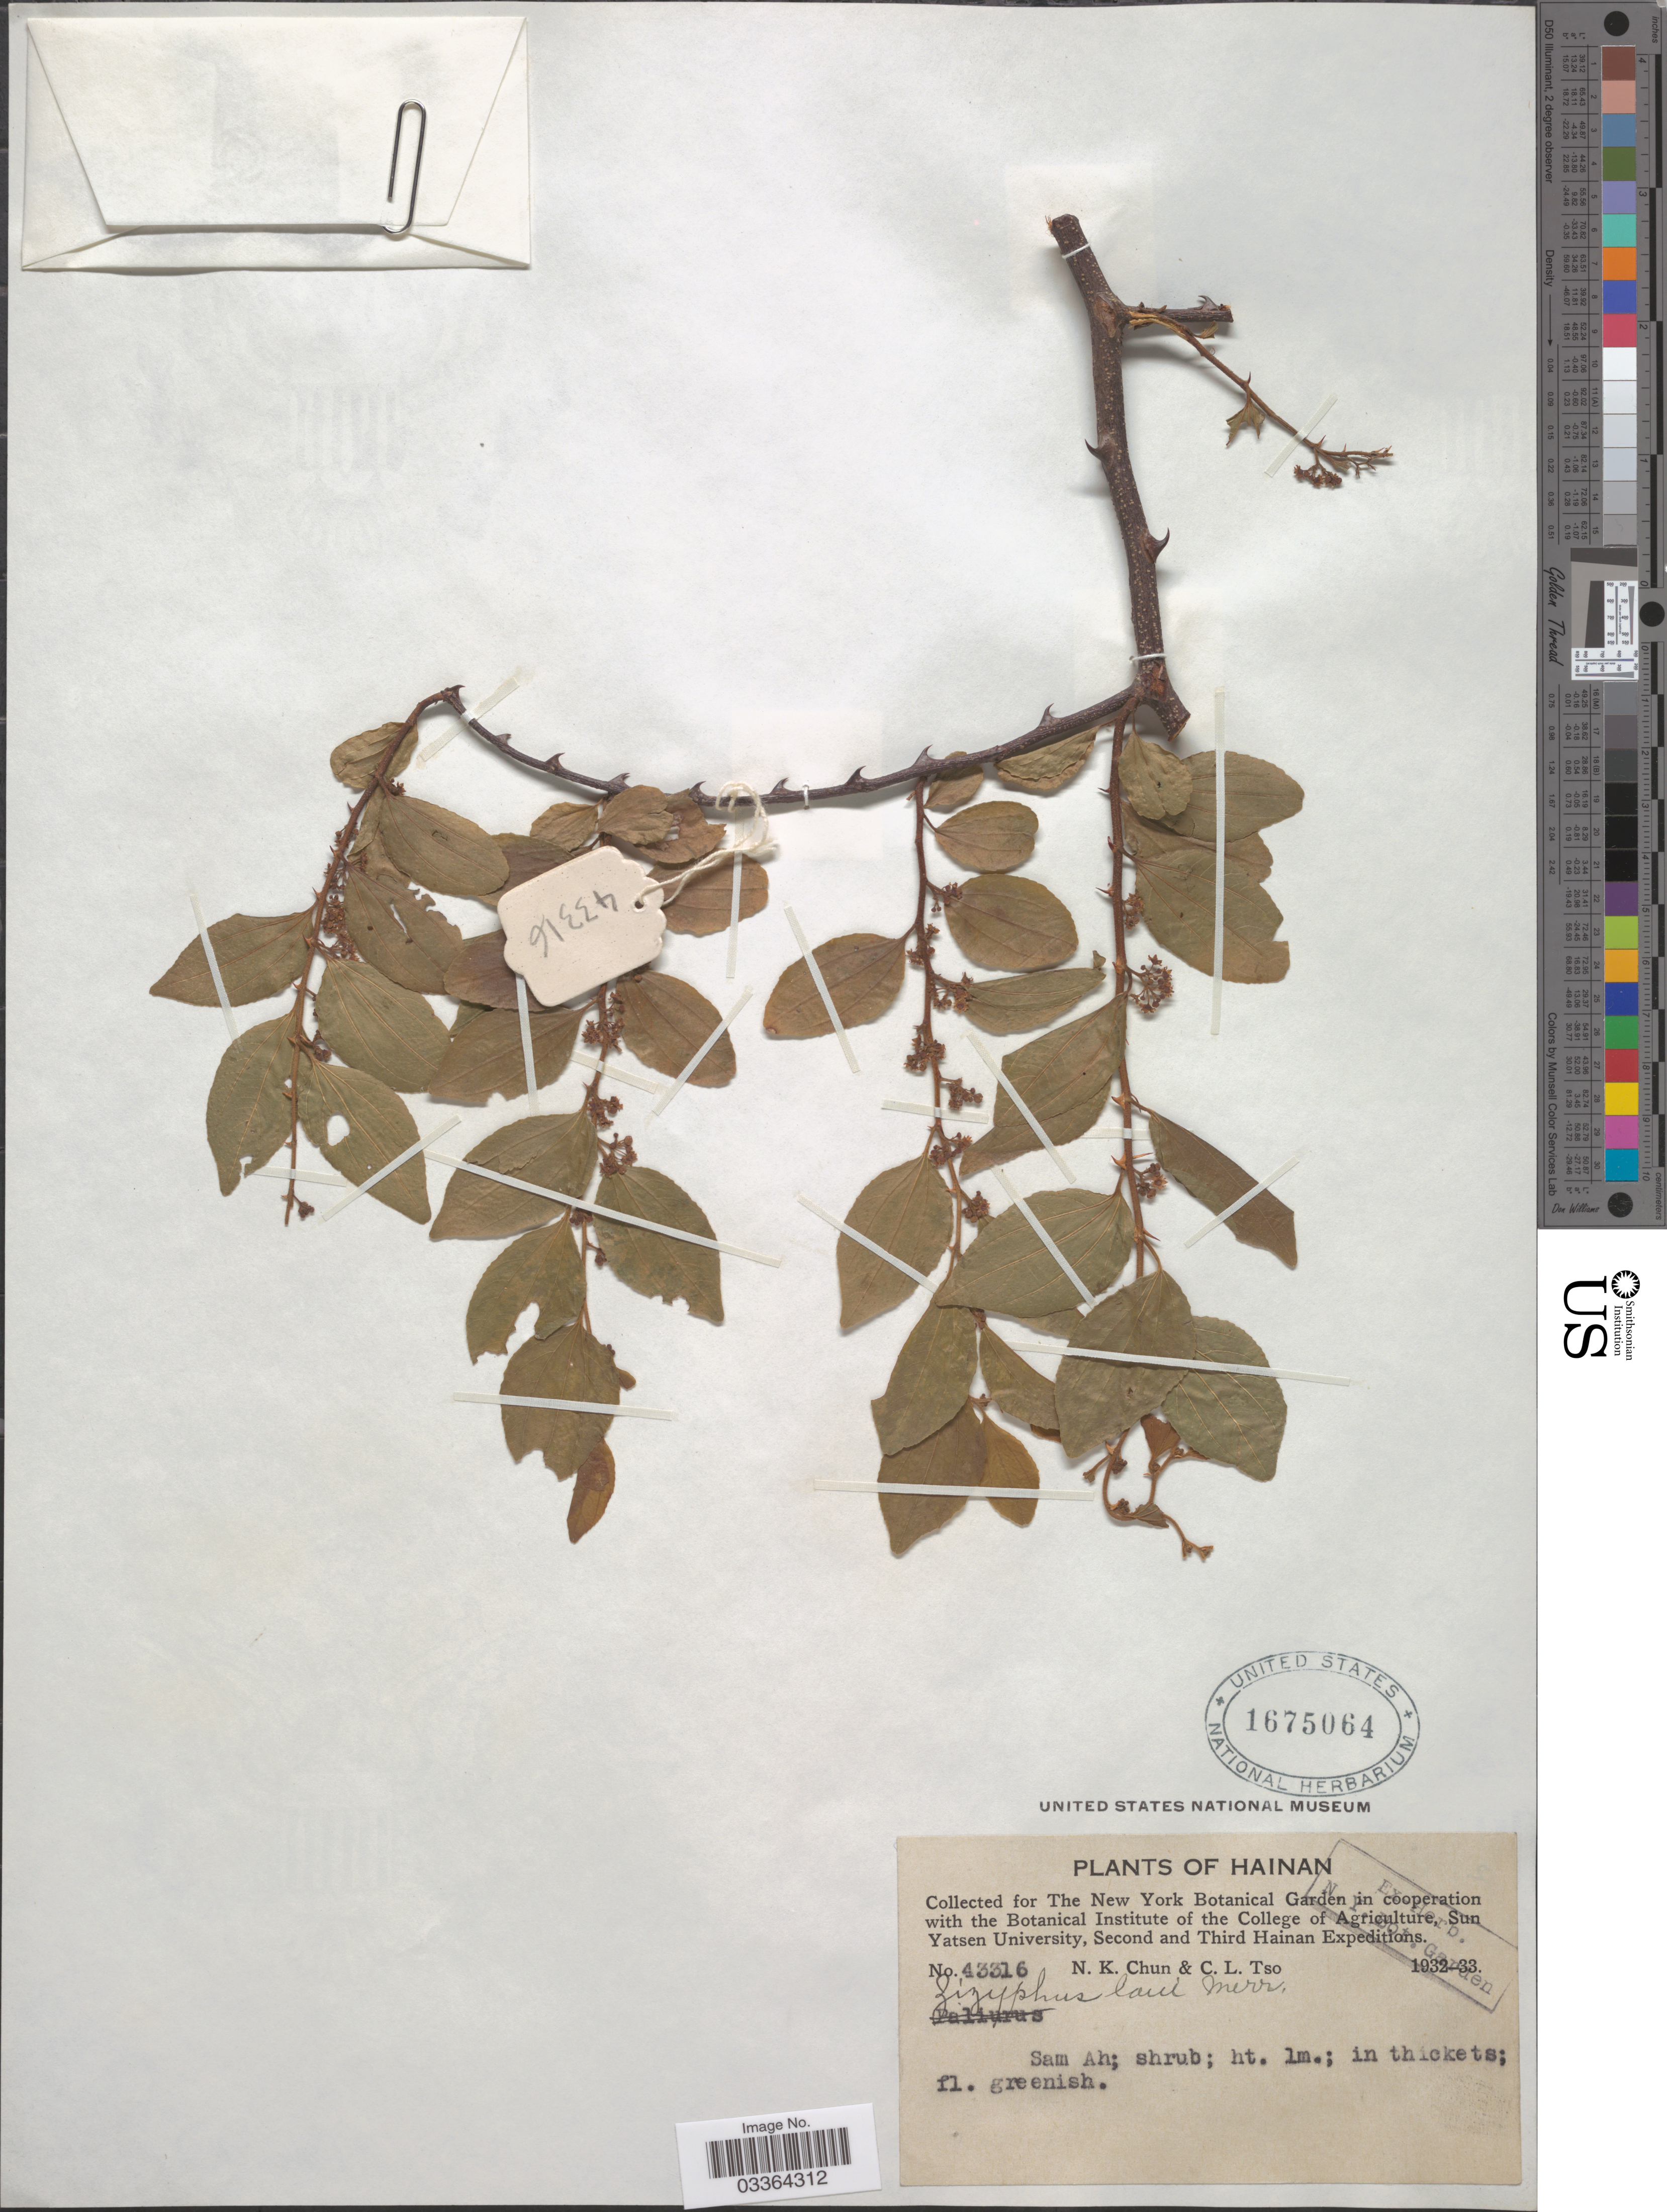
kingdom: Plantae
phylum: Tracheophyta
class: Magnoliopsida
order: Rosales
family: Rhamnaceae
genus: Ziziphus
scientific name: Ziziphus laui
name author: Merr.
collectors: N. K. Chun & C. Tso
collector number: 43316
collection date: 1932/1933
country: China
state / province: Hainan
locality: Sam Ah.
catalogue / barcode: US 1675064